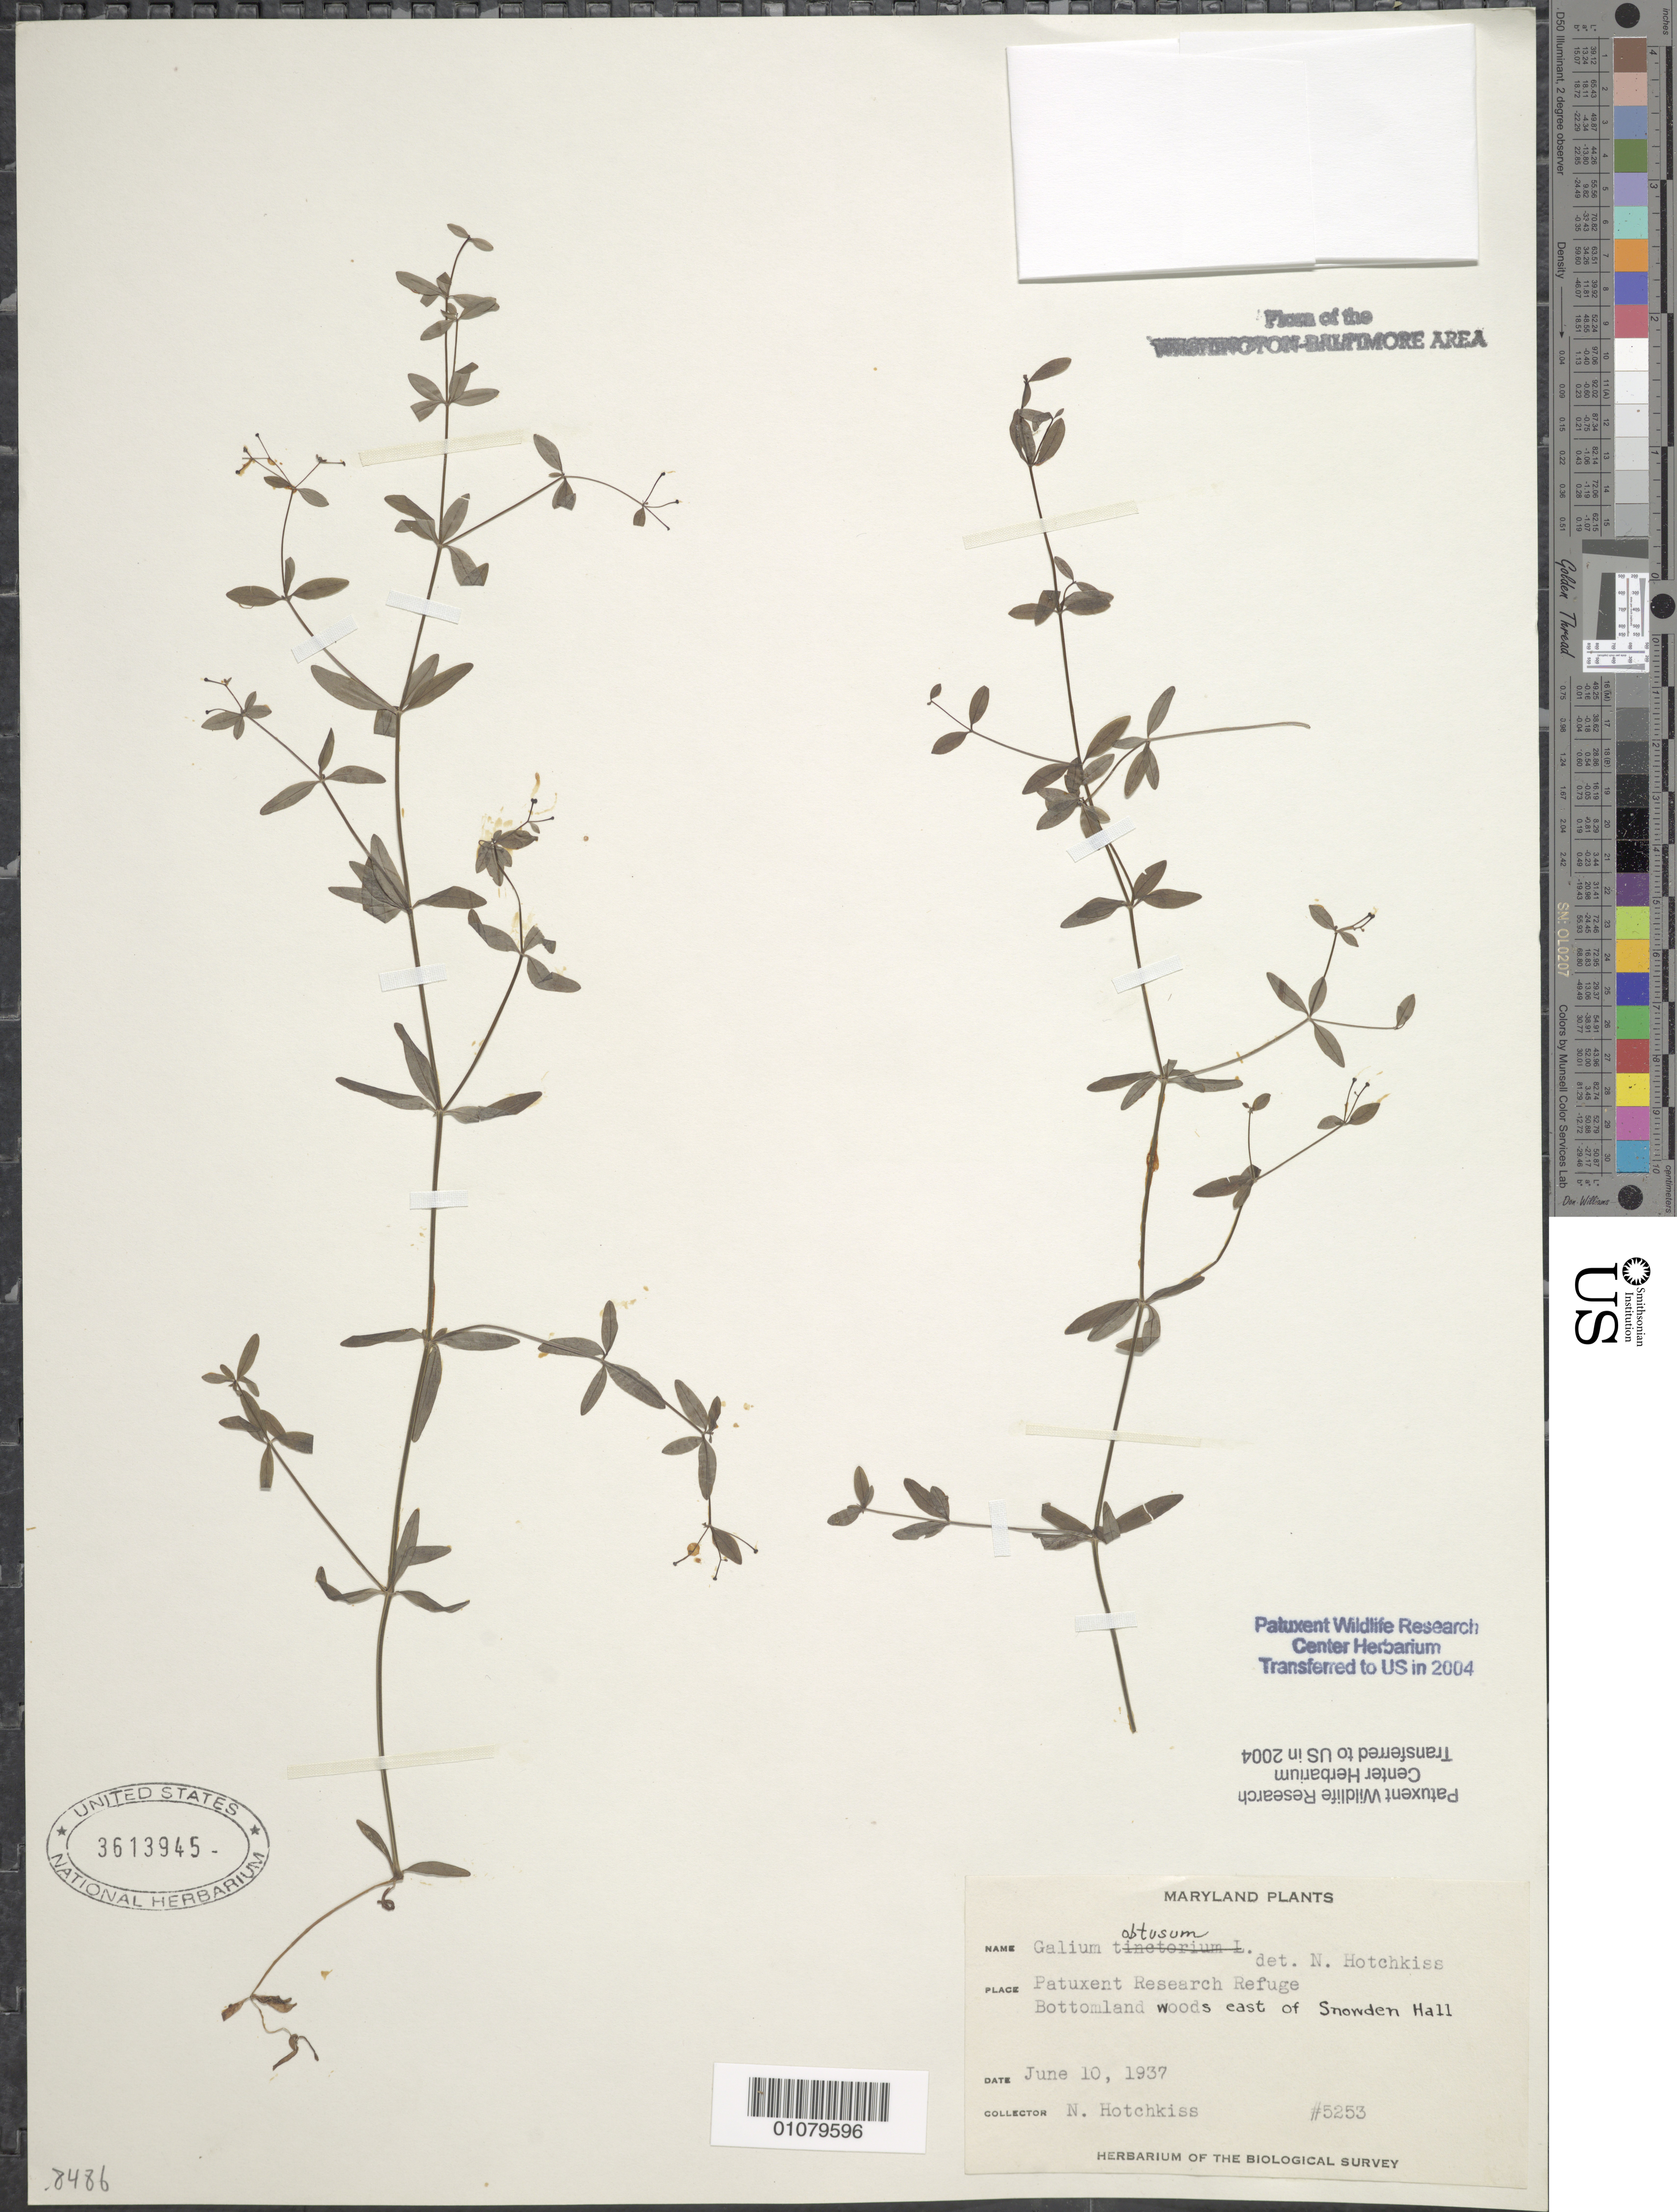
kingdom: Plantae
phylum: Tracheophyta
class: Magnoliopsida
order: Gentianales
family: Rubiaceae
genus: Galium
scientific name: Galium obtusum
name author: Bigelow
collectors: N. Hotchkiss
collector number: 5253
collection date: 1937-06-10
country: United States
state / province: Maryland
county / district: Prince George's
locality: Patuxent Wildlife Refuge. E. of Snowden Hall.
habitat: Bottomland woods.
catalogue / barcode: US 3613945